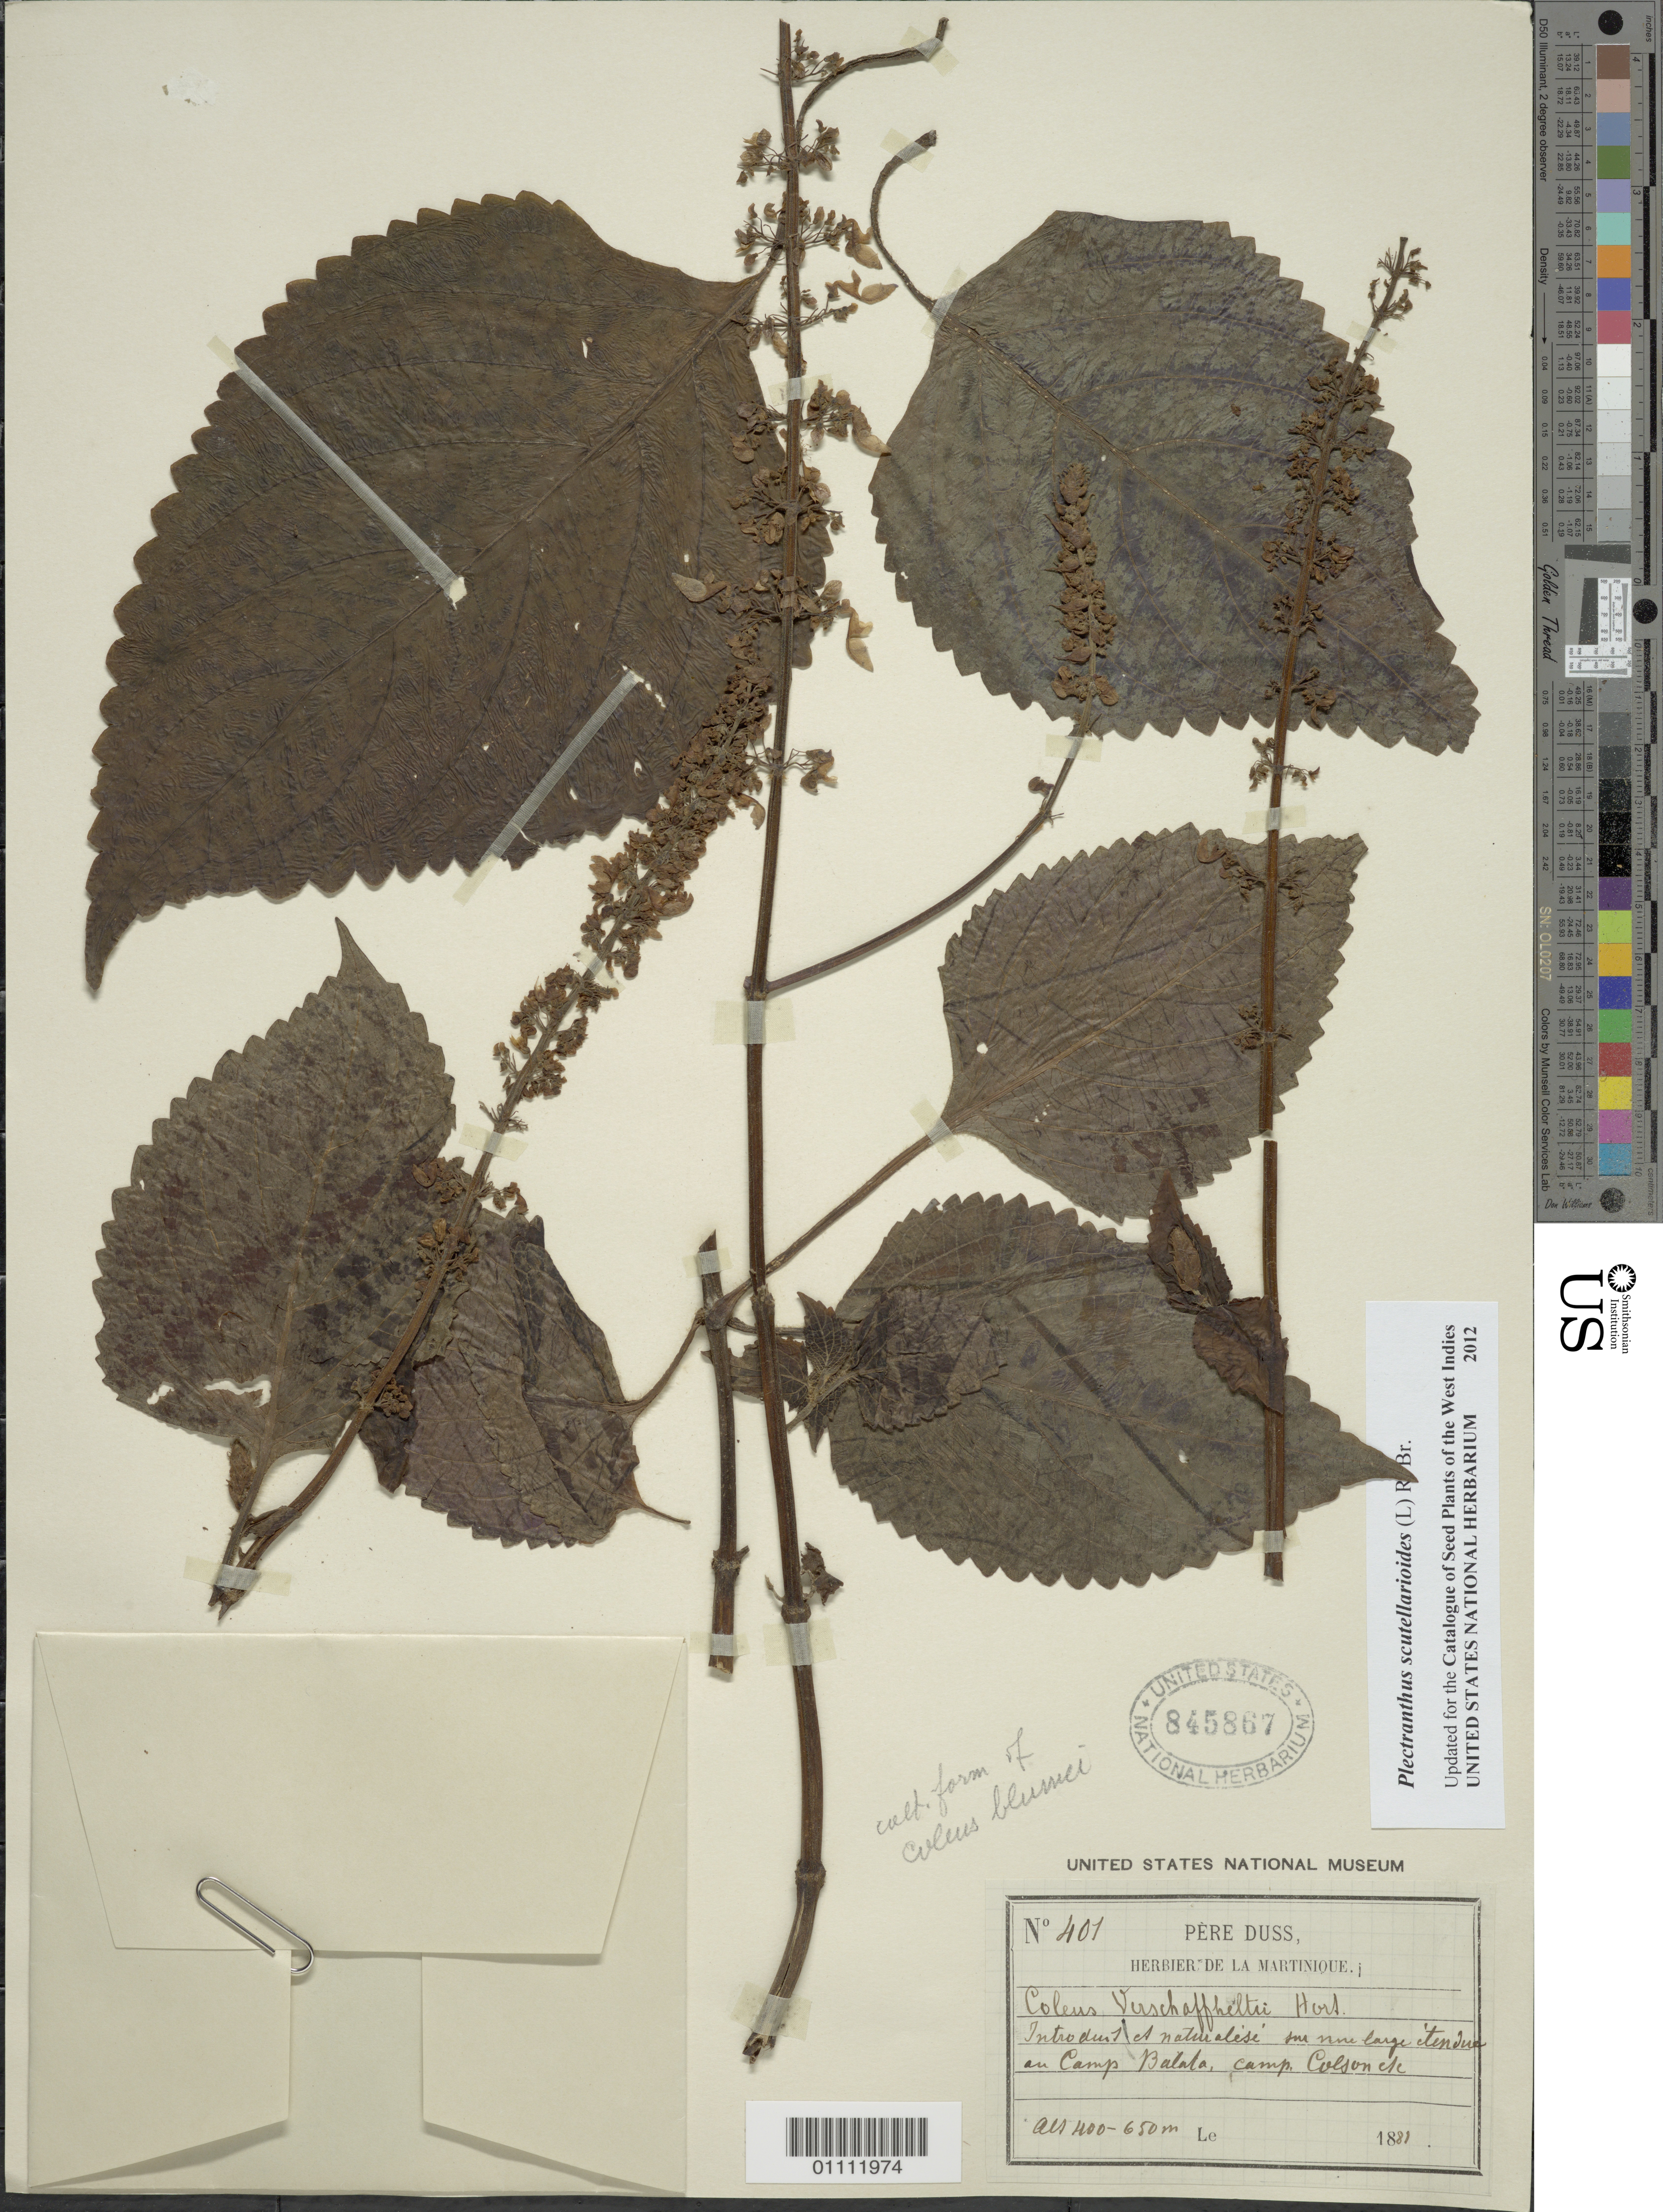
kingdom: Plantae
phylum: Tracheophyta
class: Magnoliopsida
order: Lamiales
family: Lamiaceae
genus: Plectranthus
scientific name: Plectranthus scutellarioides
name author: (L.) R. Br.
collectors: Père Duss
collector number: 401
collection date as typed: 1881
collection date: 1881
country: Martinique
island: Martinique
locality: Camp Balata, Camp Colson, etc.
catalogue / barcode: US 845867